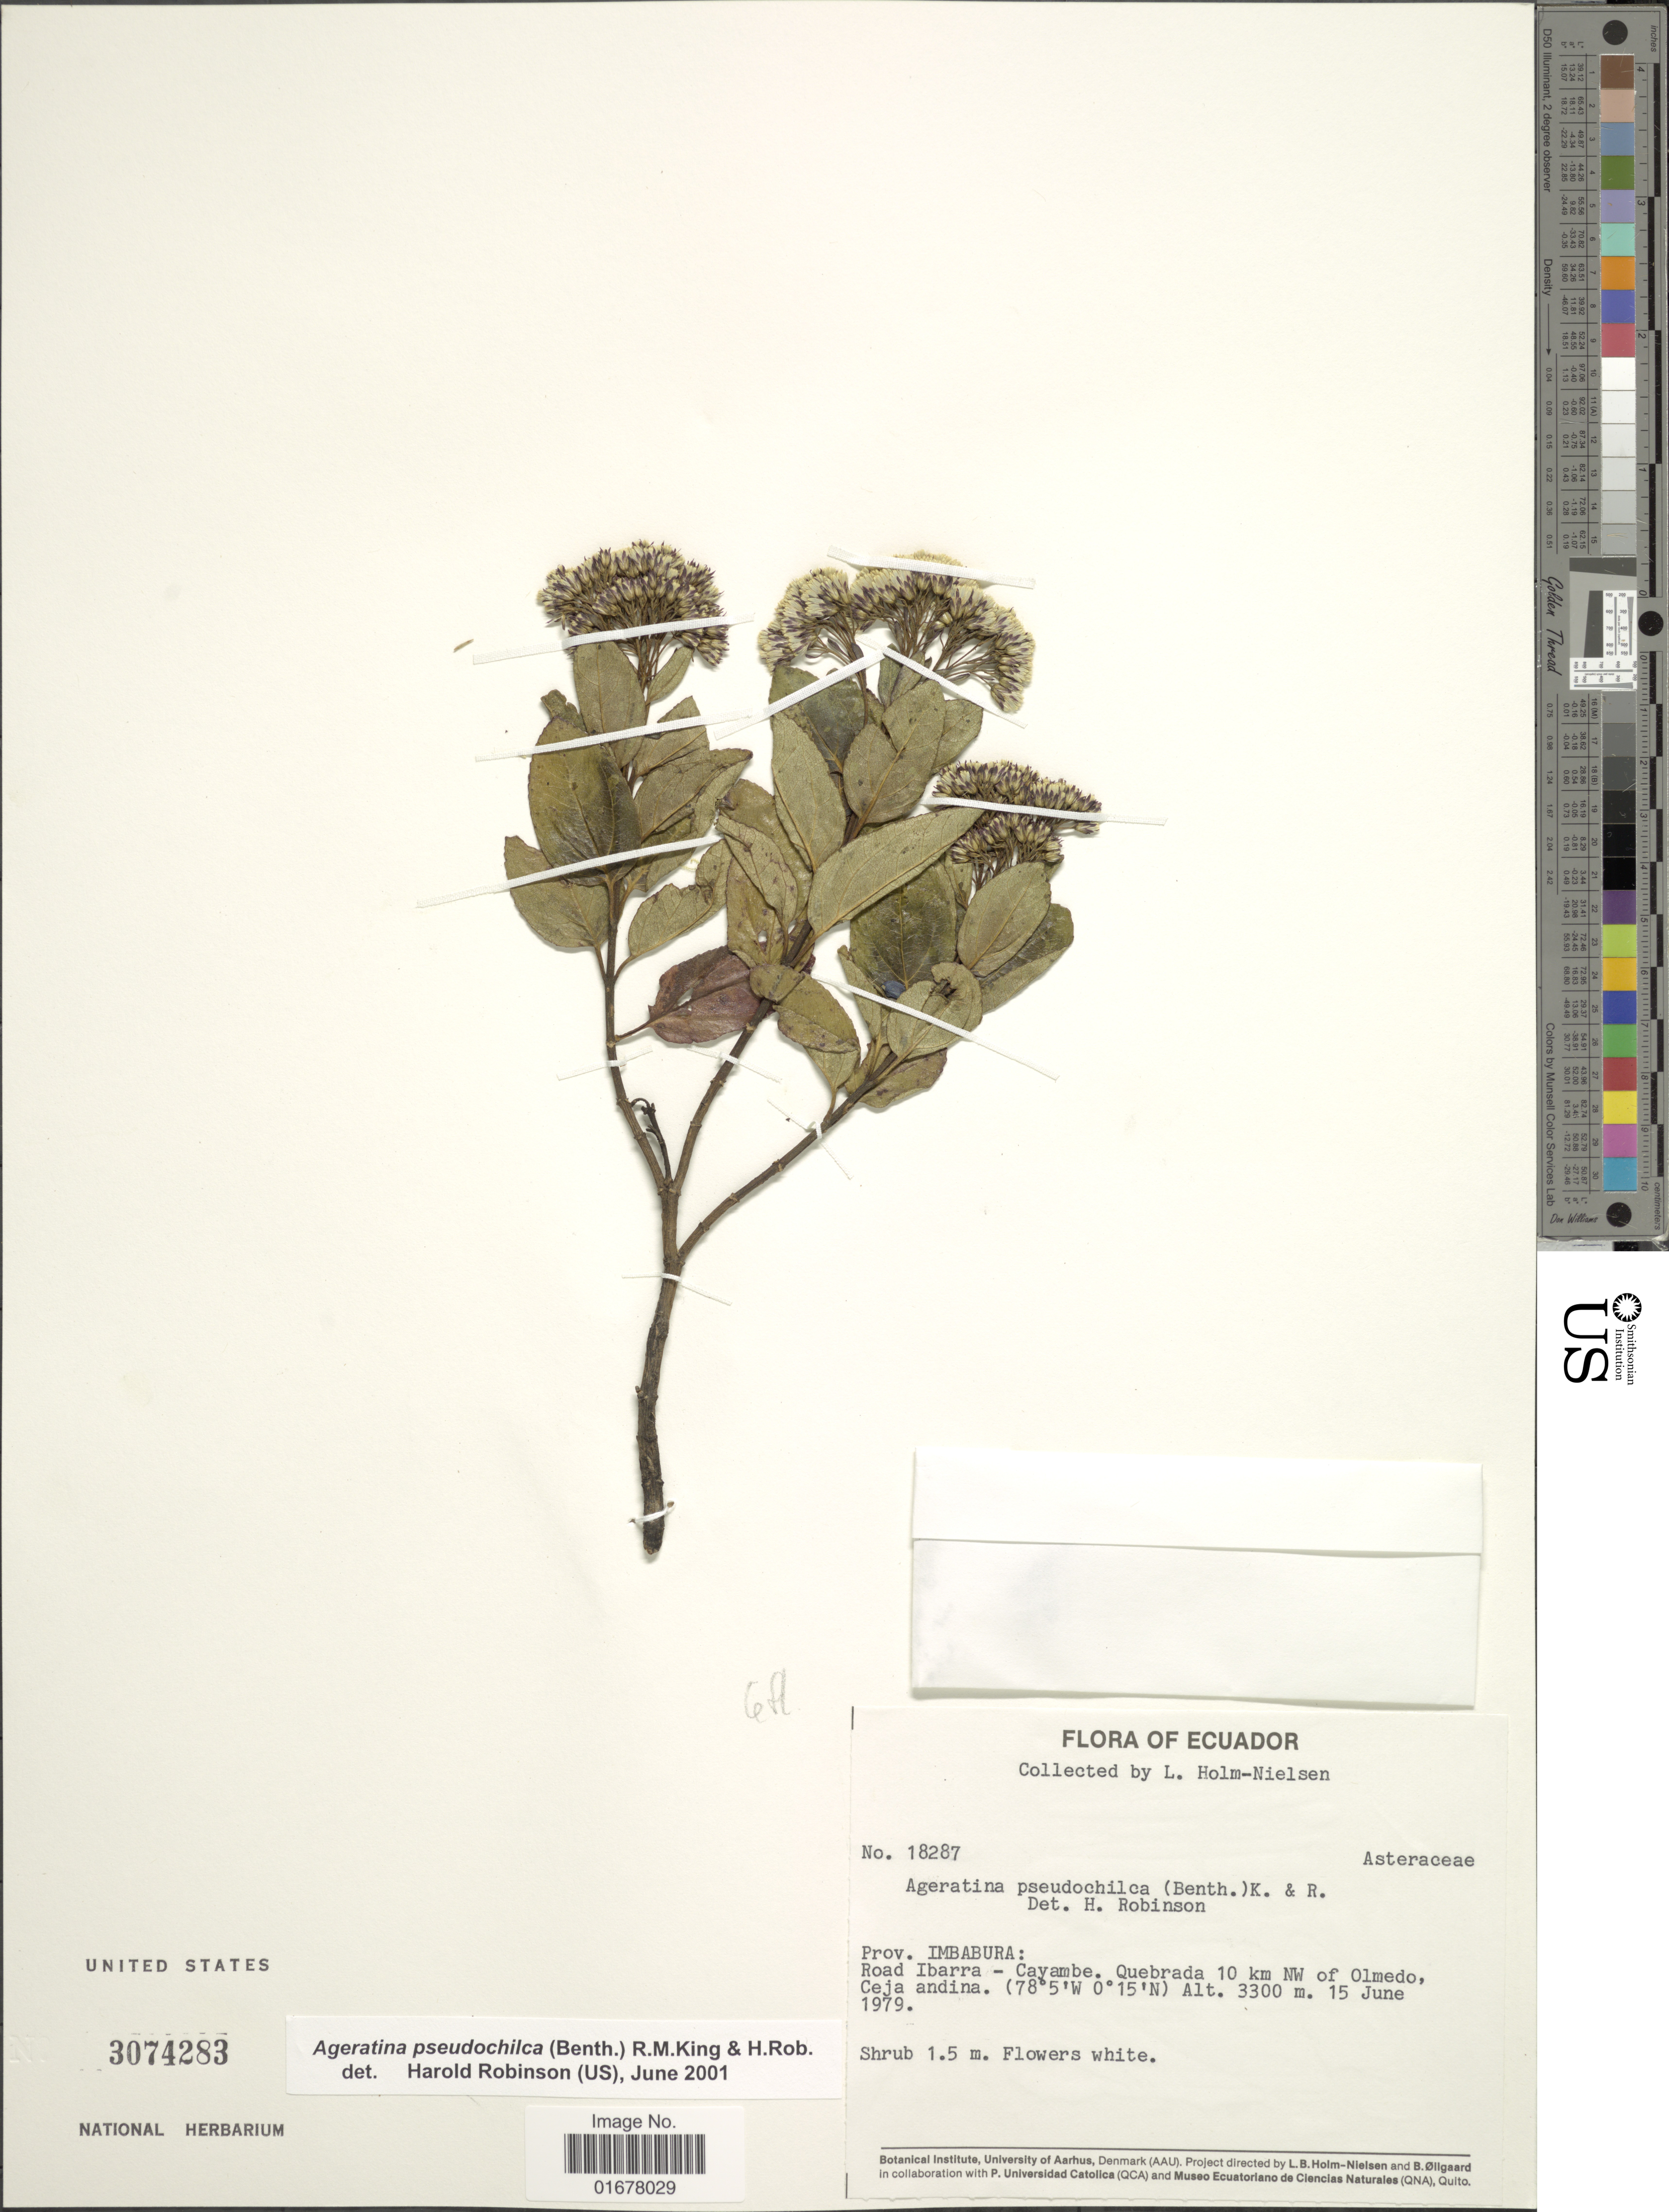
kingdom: Plantae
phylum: Tracheophyta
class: Magnoliopsida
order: Asterales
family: Asteraceae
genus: Ageratina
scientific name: Ageratina pseudochilca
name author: (Benth.) R.M. King & H. Rob.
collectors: L. B. Holm-Nielsen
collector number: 18287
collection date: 1979-06-15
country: Ecuador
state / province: Imbabura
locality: Prov. Imbabura, Road Ibarra - Cayambe, Quebrada 10 km NW of Olmedo Ceja andina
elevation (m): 3300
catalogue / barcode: US 3074283